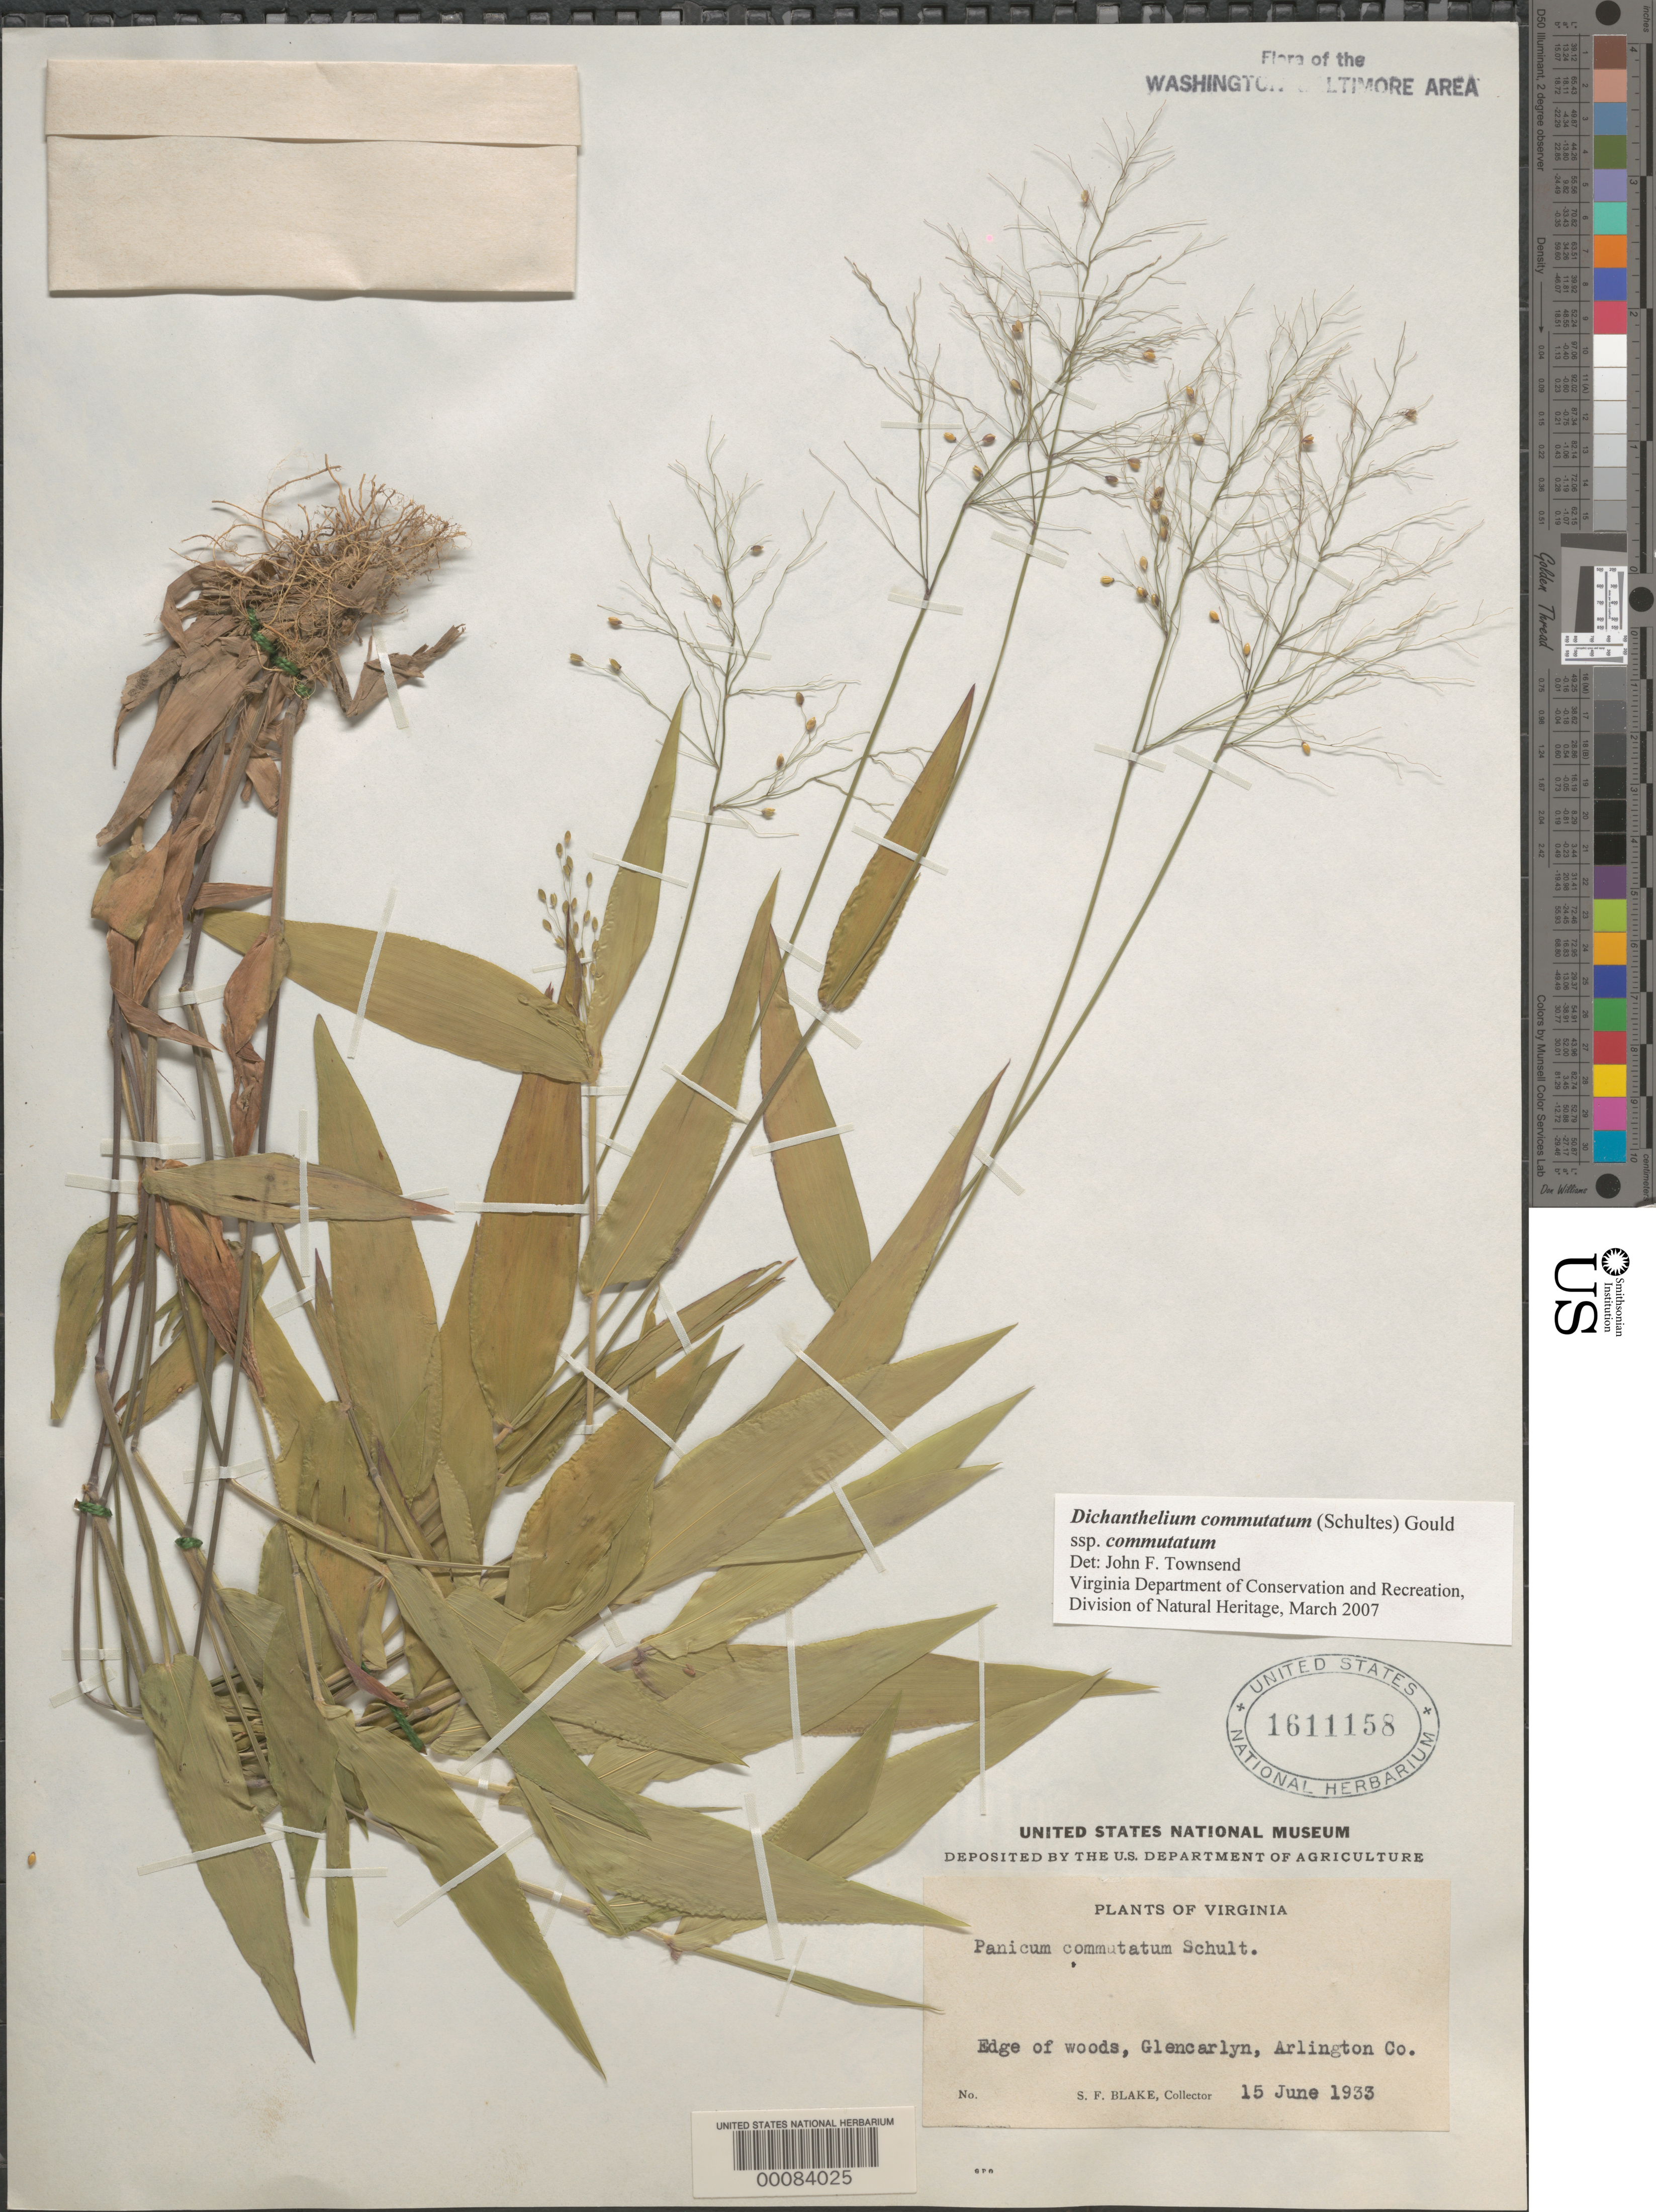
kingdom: Plantae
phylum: Tracheophyta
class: Liliopsida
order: Poales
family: Poaceae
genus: Dichanthelium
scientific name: Dichanthelium commutatum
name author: (Schult.) Gould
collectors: S. Blake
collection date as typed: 15 Jun 1933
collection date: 1933-06-15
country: United States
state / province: Virginia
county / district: Arlington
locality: Glencarlyn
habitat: Edge of woods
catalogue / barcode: US 1611158